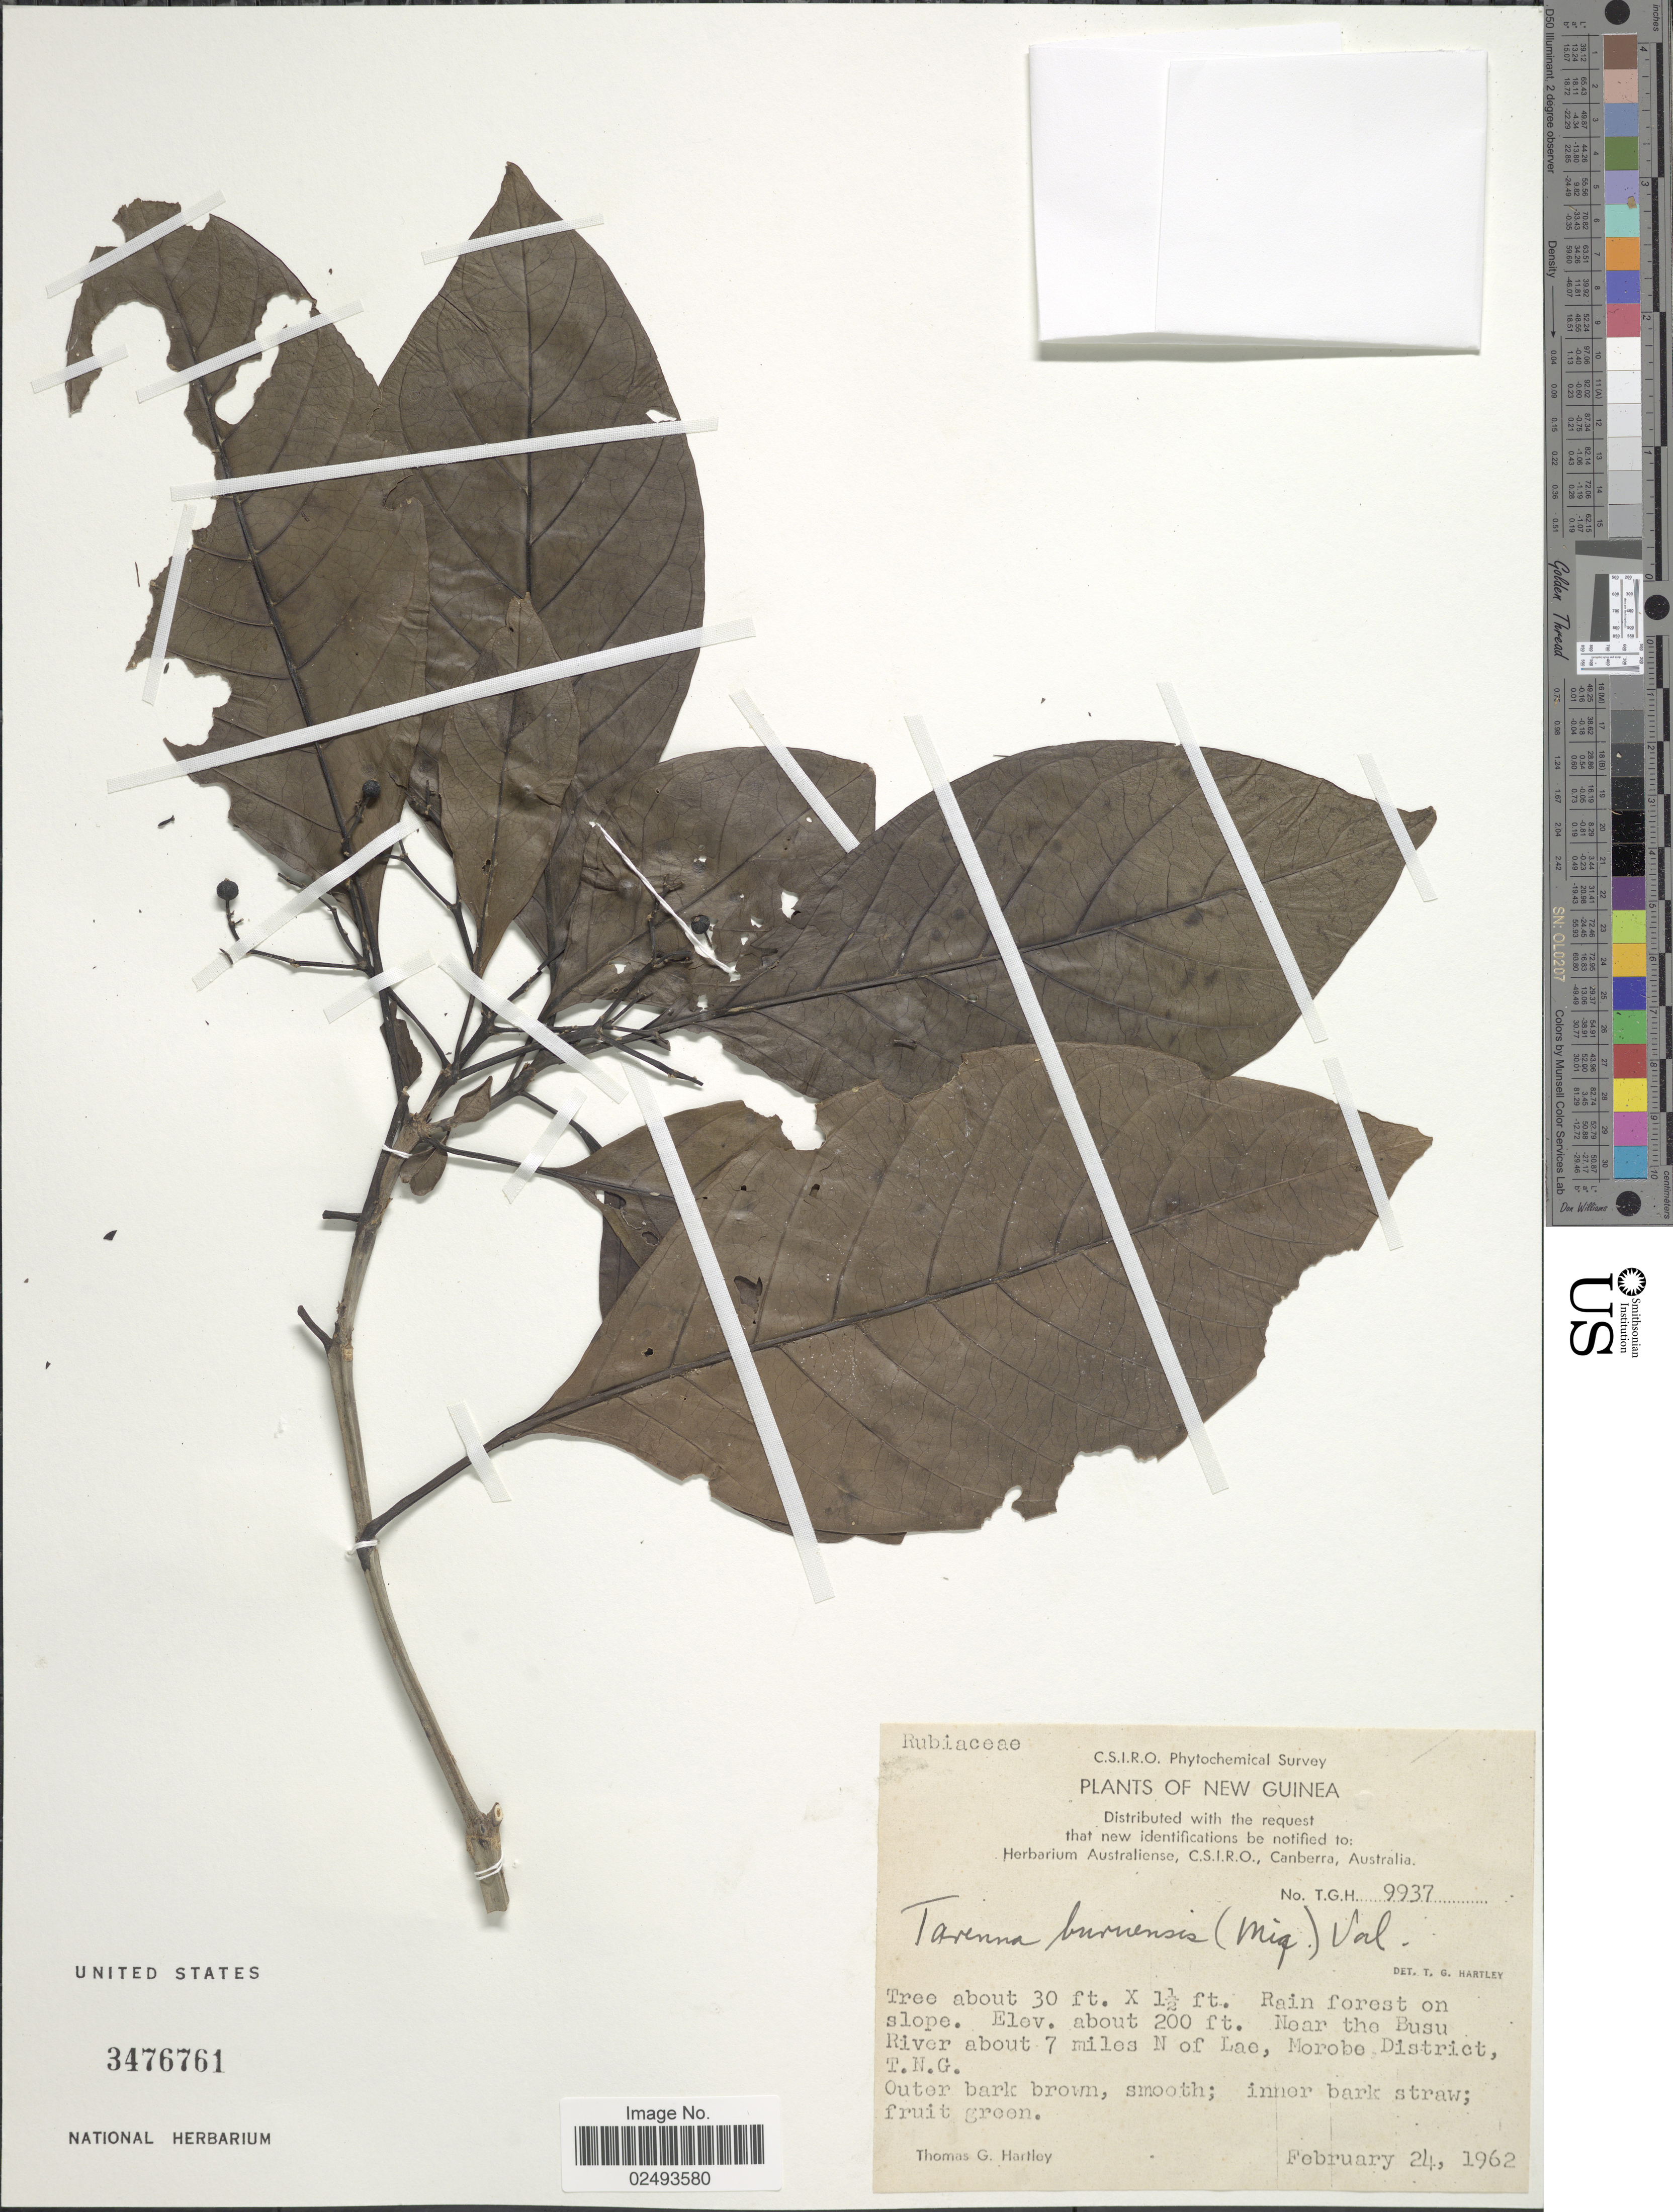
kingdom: Plantae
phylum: Tracheophyta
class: Magnoliopsida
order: Gentianales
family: Rubiaceae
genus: Tarenna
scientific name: Tarenna buruensis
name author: (Miq.) Valeton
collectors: T. G. Hartley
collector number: TGH9937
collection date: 1962-02-24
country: Papua New Guinea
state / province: Morobe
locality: New Guinea, near the Busu River about 7 miles N of Lae, T.G.N. , rain forest on slope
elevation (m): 61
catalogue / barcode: US 3476761